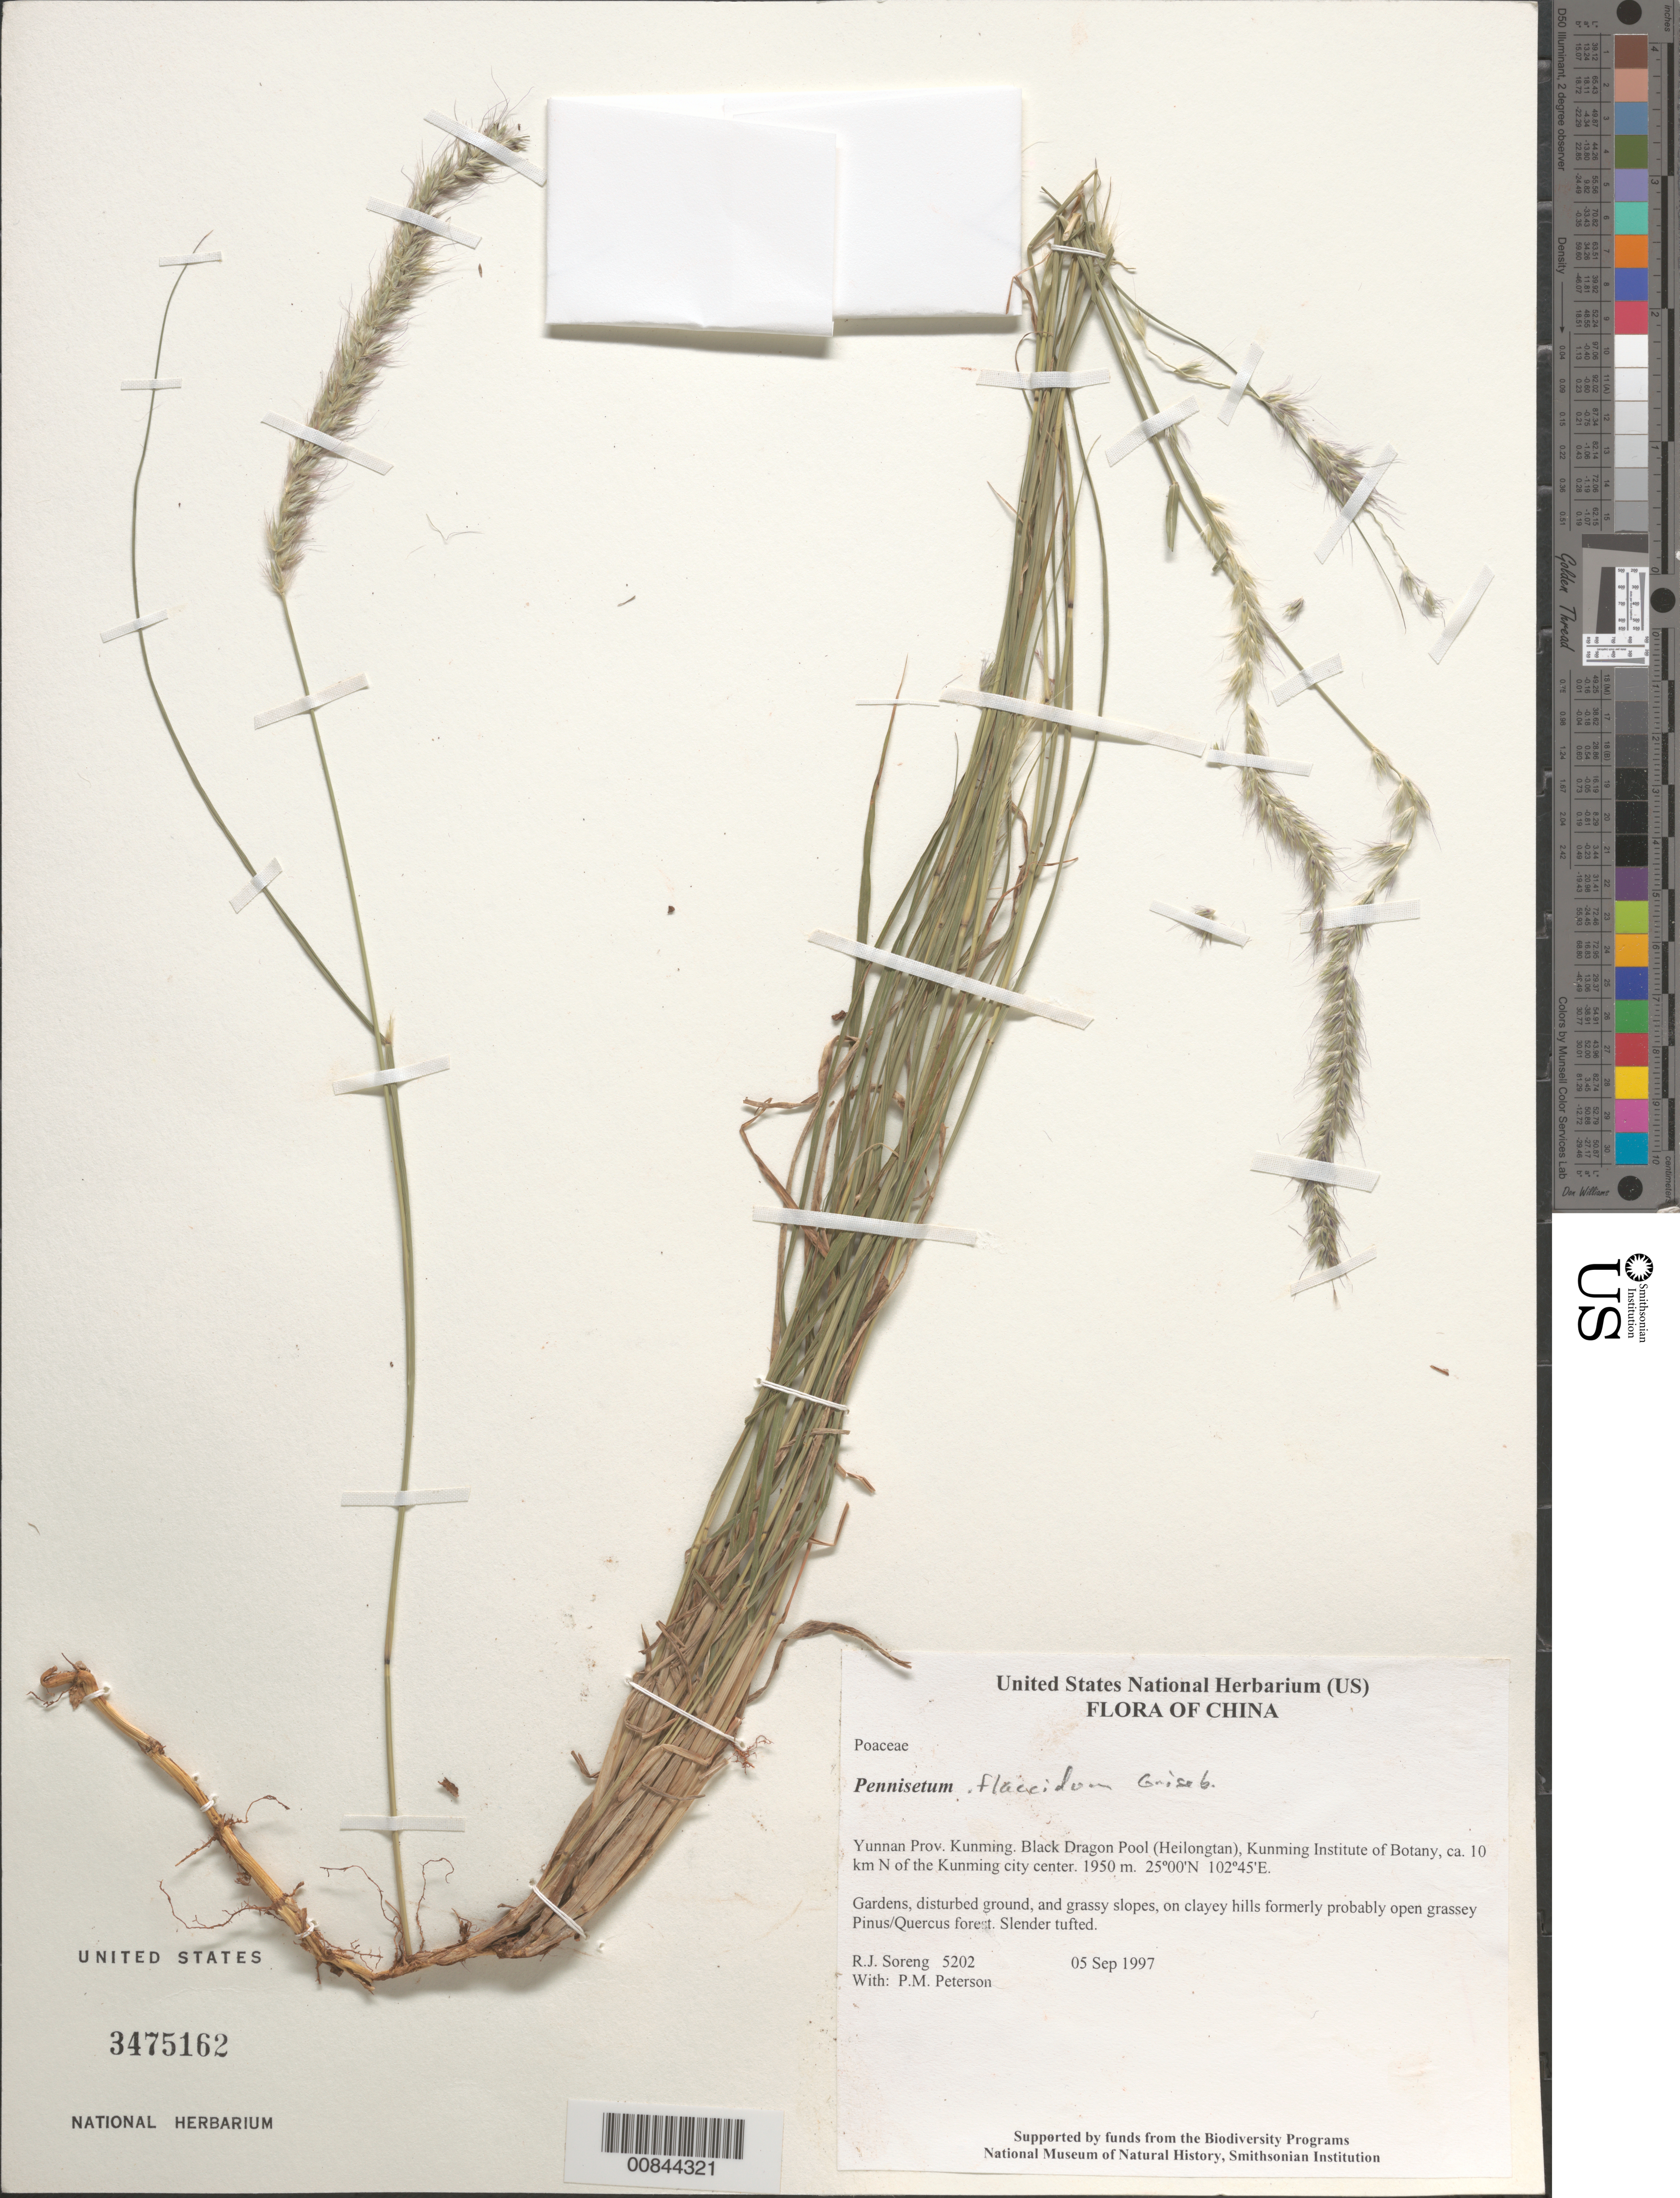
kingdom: Plantae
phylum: Tracheophyta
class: Liliopsida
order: Poales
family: Poaceae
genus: Pennisetum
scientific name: Pennisetum flaccidum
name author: Griseb.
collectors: R. J. Soreng & P. M. Peterson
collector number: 5202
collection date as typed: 05 Sep 1997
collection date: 1997-09-05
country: China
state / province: Yunnan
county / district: Kunming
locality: Black Dragon Pool (Heilongtan), Kunming Institute of Botany, ca. 10 km N of the Kunming city center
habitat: Gardens, disturbed ground, and grassy slopes, on clayey hills formerly probably open grassey Pinus/Quercus forest.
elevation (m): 1950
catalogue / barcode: US 3475162